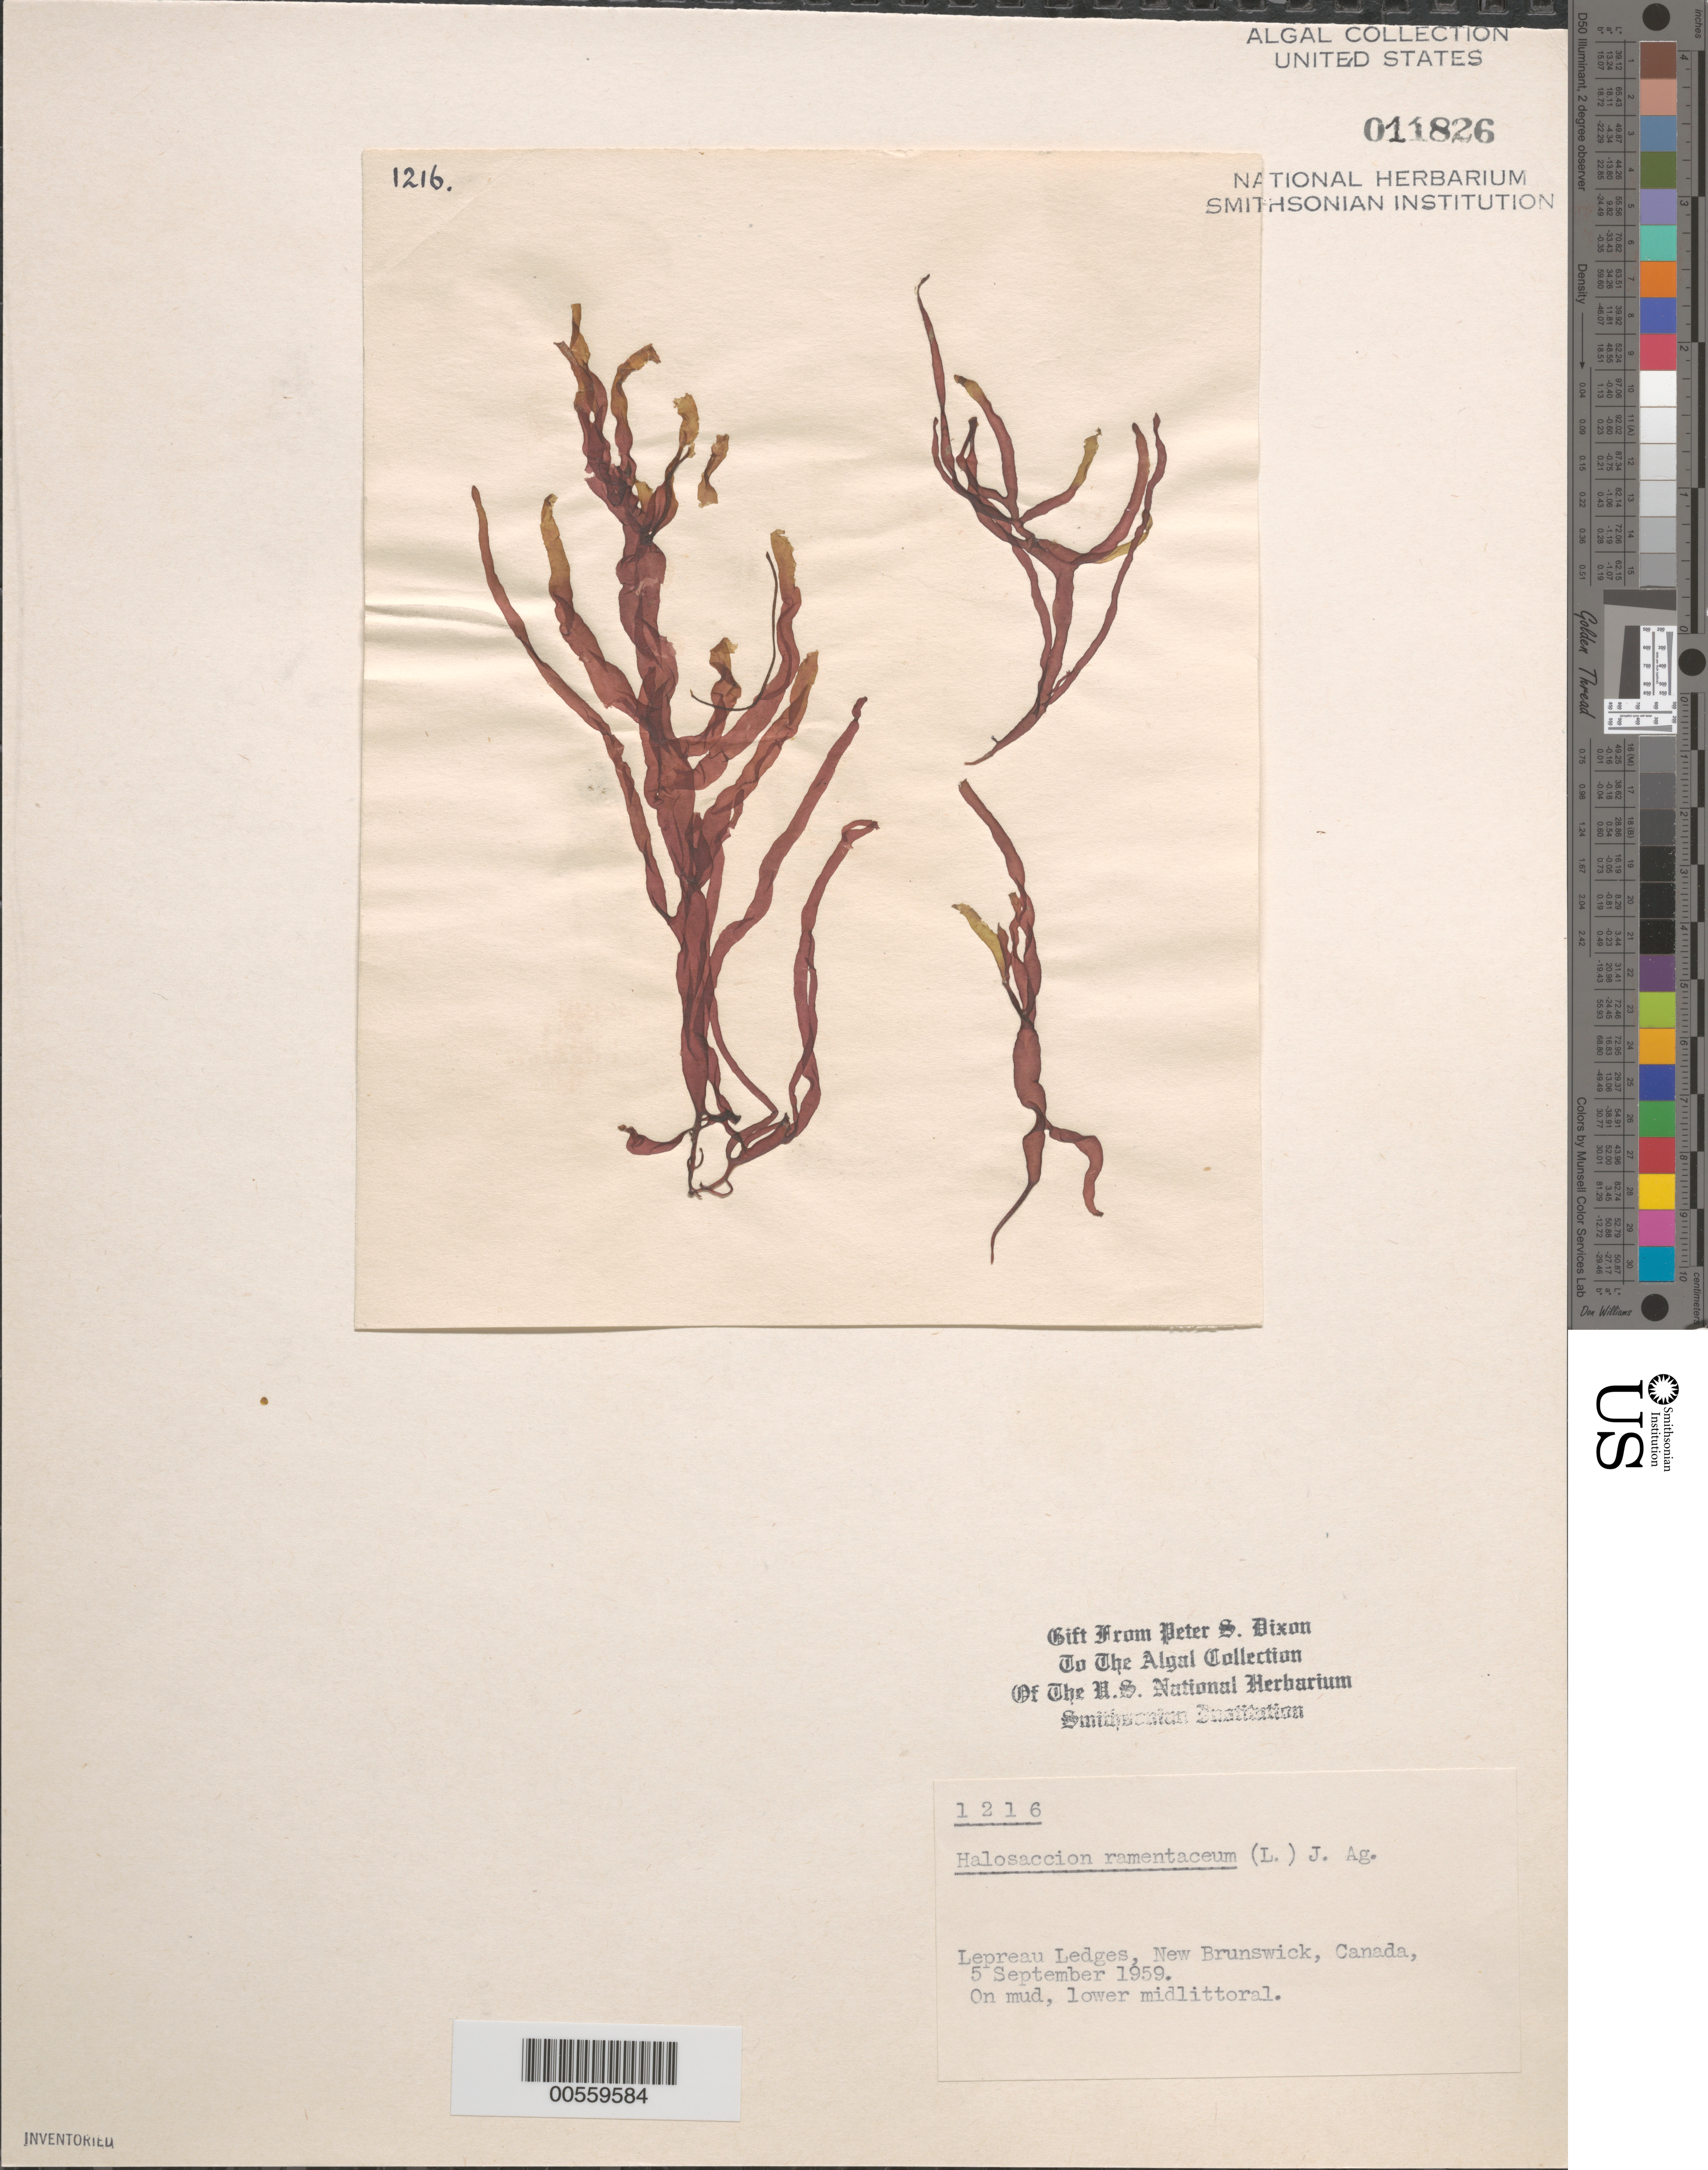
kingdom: Plantae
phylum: Rhodophyta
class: Florideophyceae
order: Palmariales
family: Palmariaceae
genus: Devaleraea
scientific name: Devaleraea ramentacea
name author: (L.) Guiry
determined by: Algae name updating Project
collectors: P. S. Dixon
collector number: PSD 1216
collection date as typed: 05 Sep 1959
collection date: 1959-09-05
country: Canada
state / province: New Brunswick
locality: Lepreau ledges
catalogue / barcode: US 11826